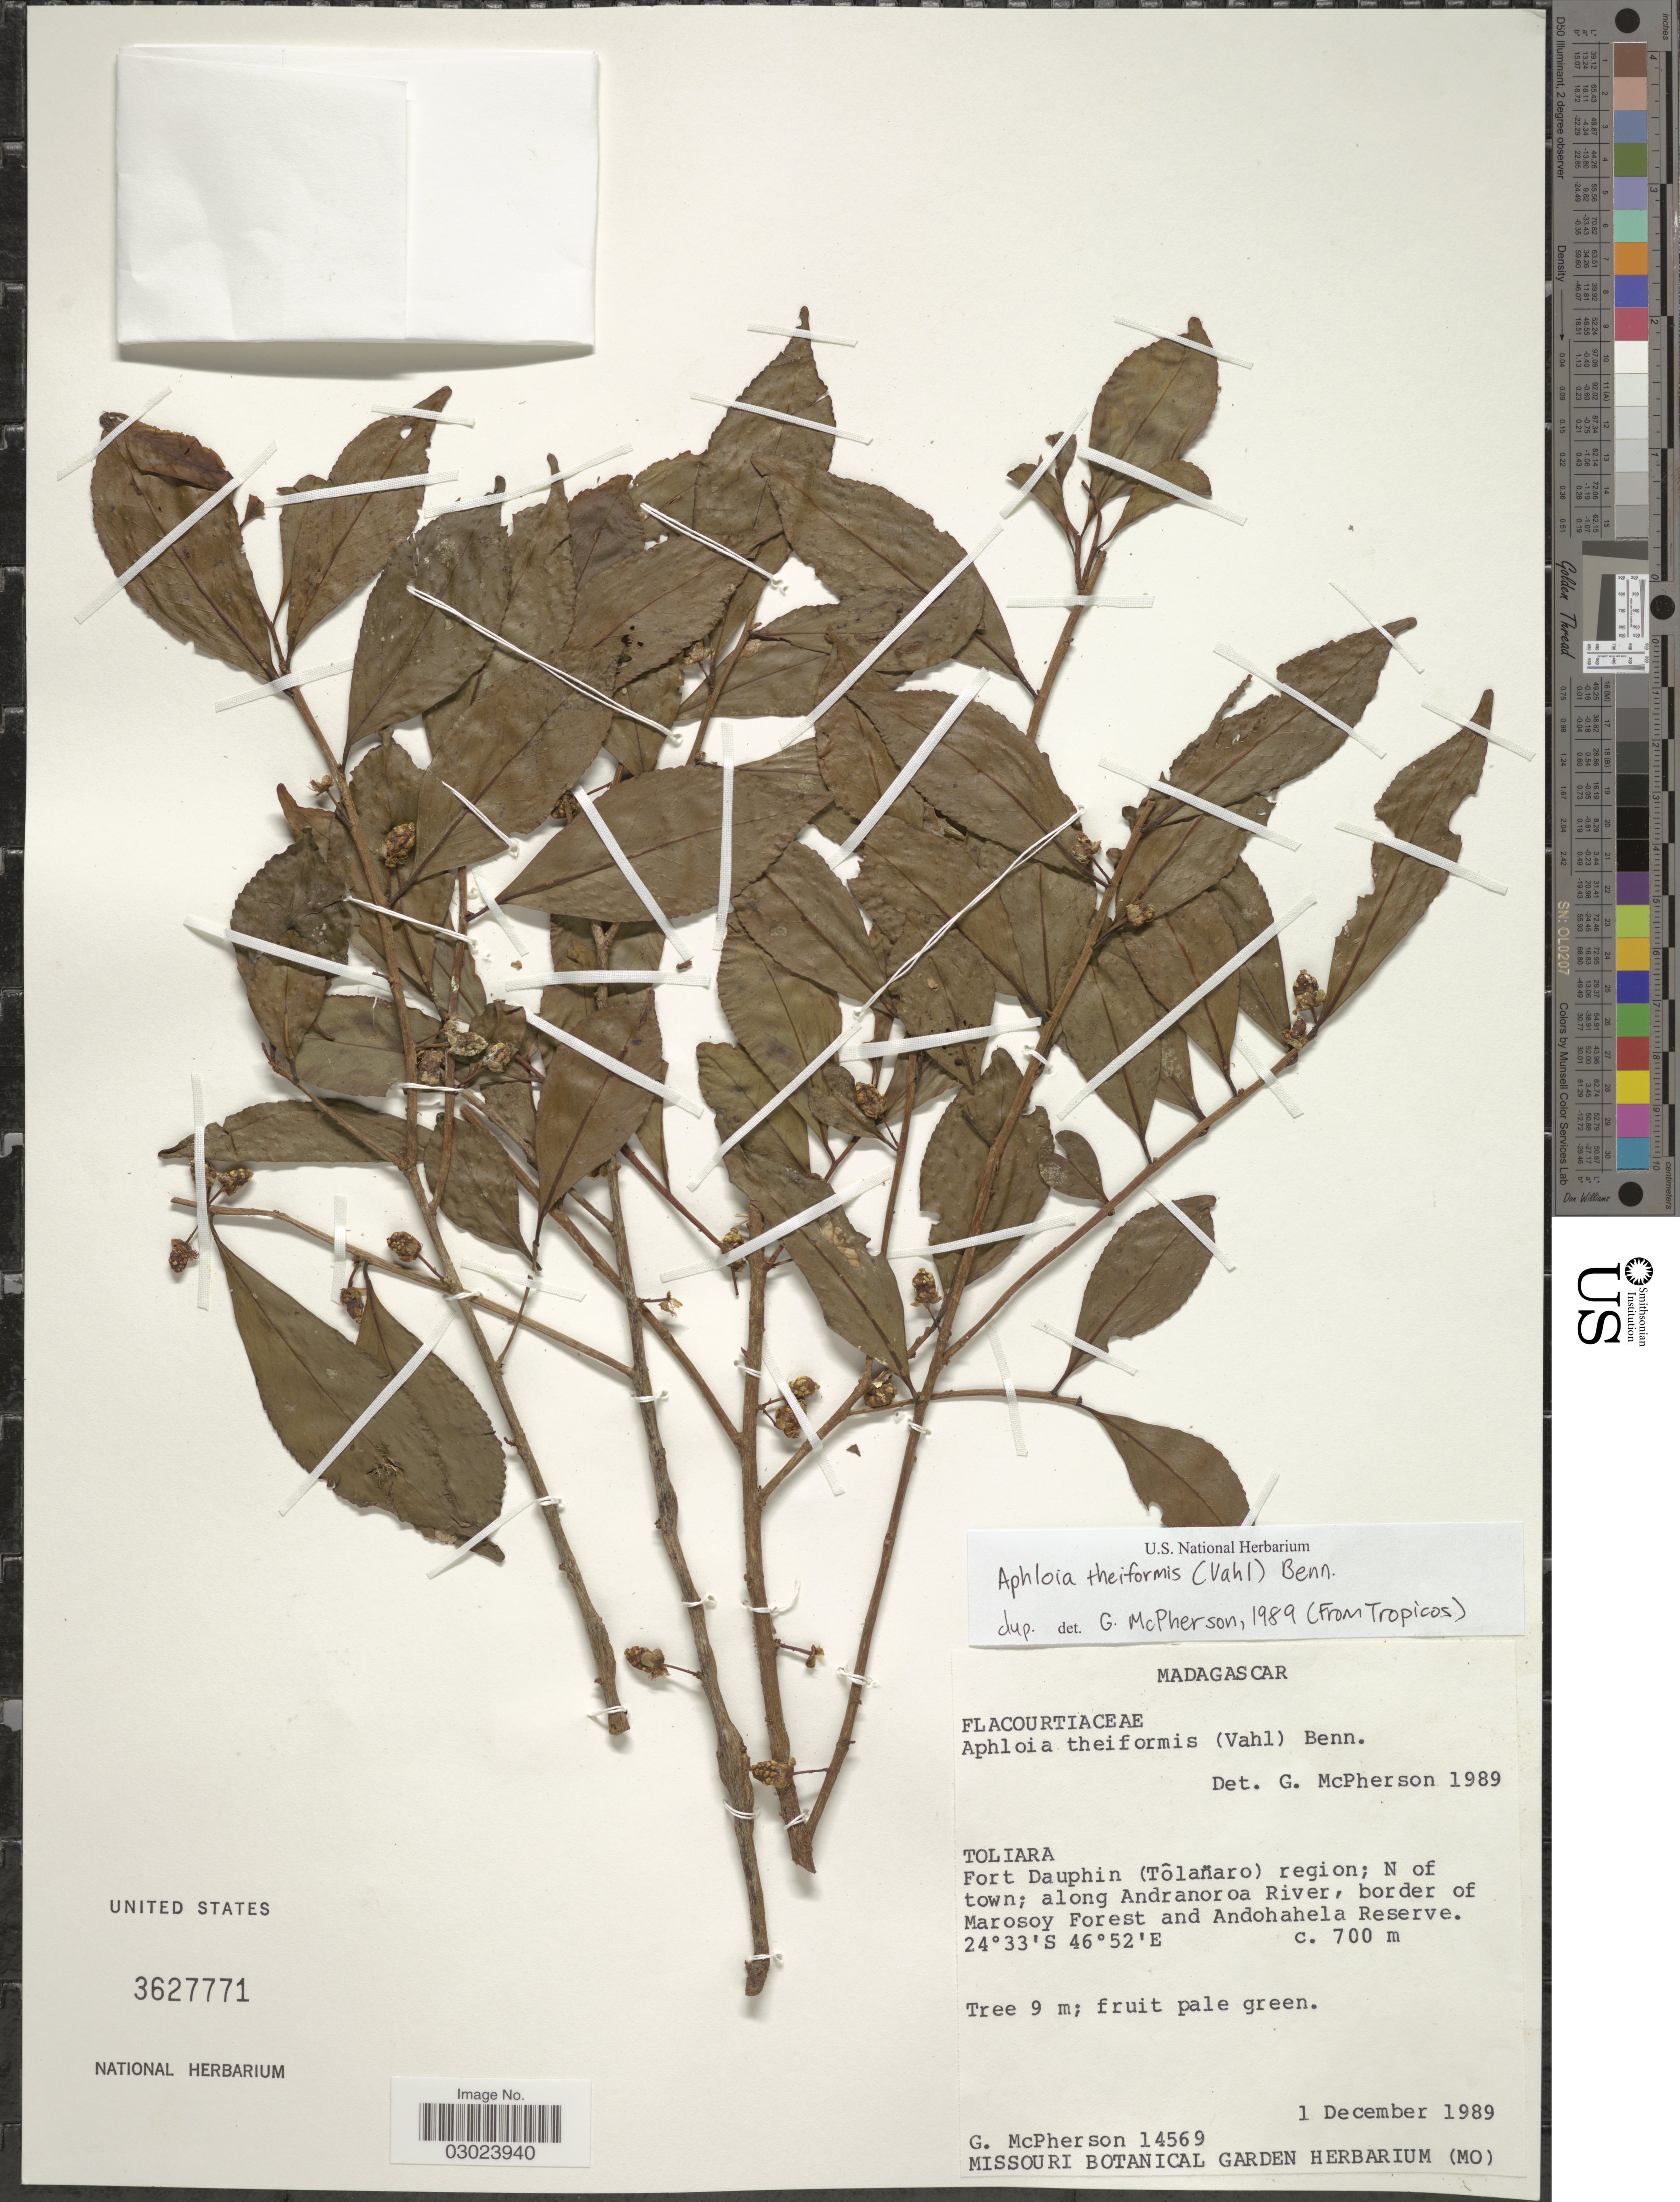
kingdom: Plantae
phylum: Tracheophyta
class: Magnoliopsida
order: Crossosomatales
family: Aphloiaceae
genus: Aphloia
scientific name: Aphloia theiformis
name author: (Vahl) Benn.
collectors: G. McPherson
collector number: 14569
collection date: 1989-12-01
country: Madagascar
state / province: Anosy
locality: Fort Dauphin (Tôlanaro) region; N of town; along Andranoroa River, border of Marosoy Forest and Andohahela Reserve.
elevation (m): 700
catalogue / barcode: US 3627771